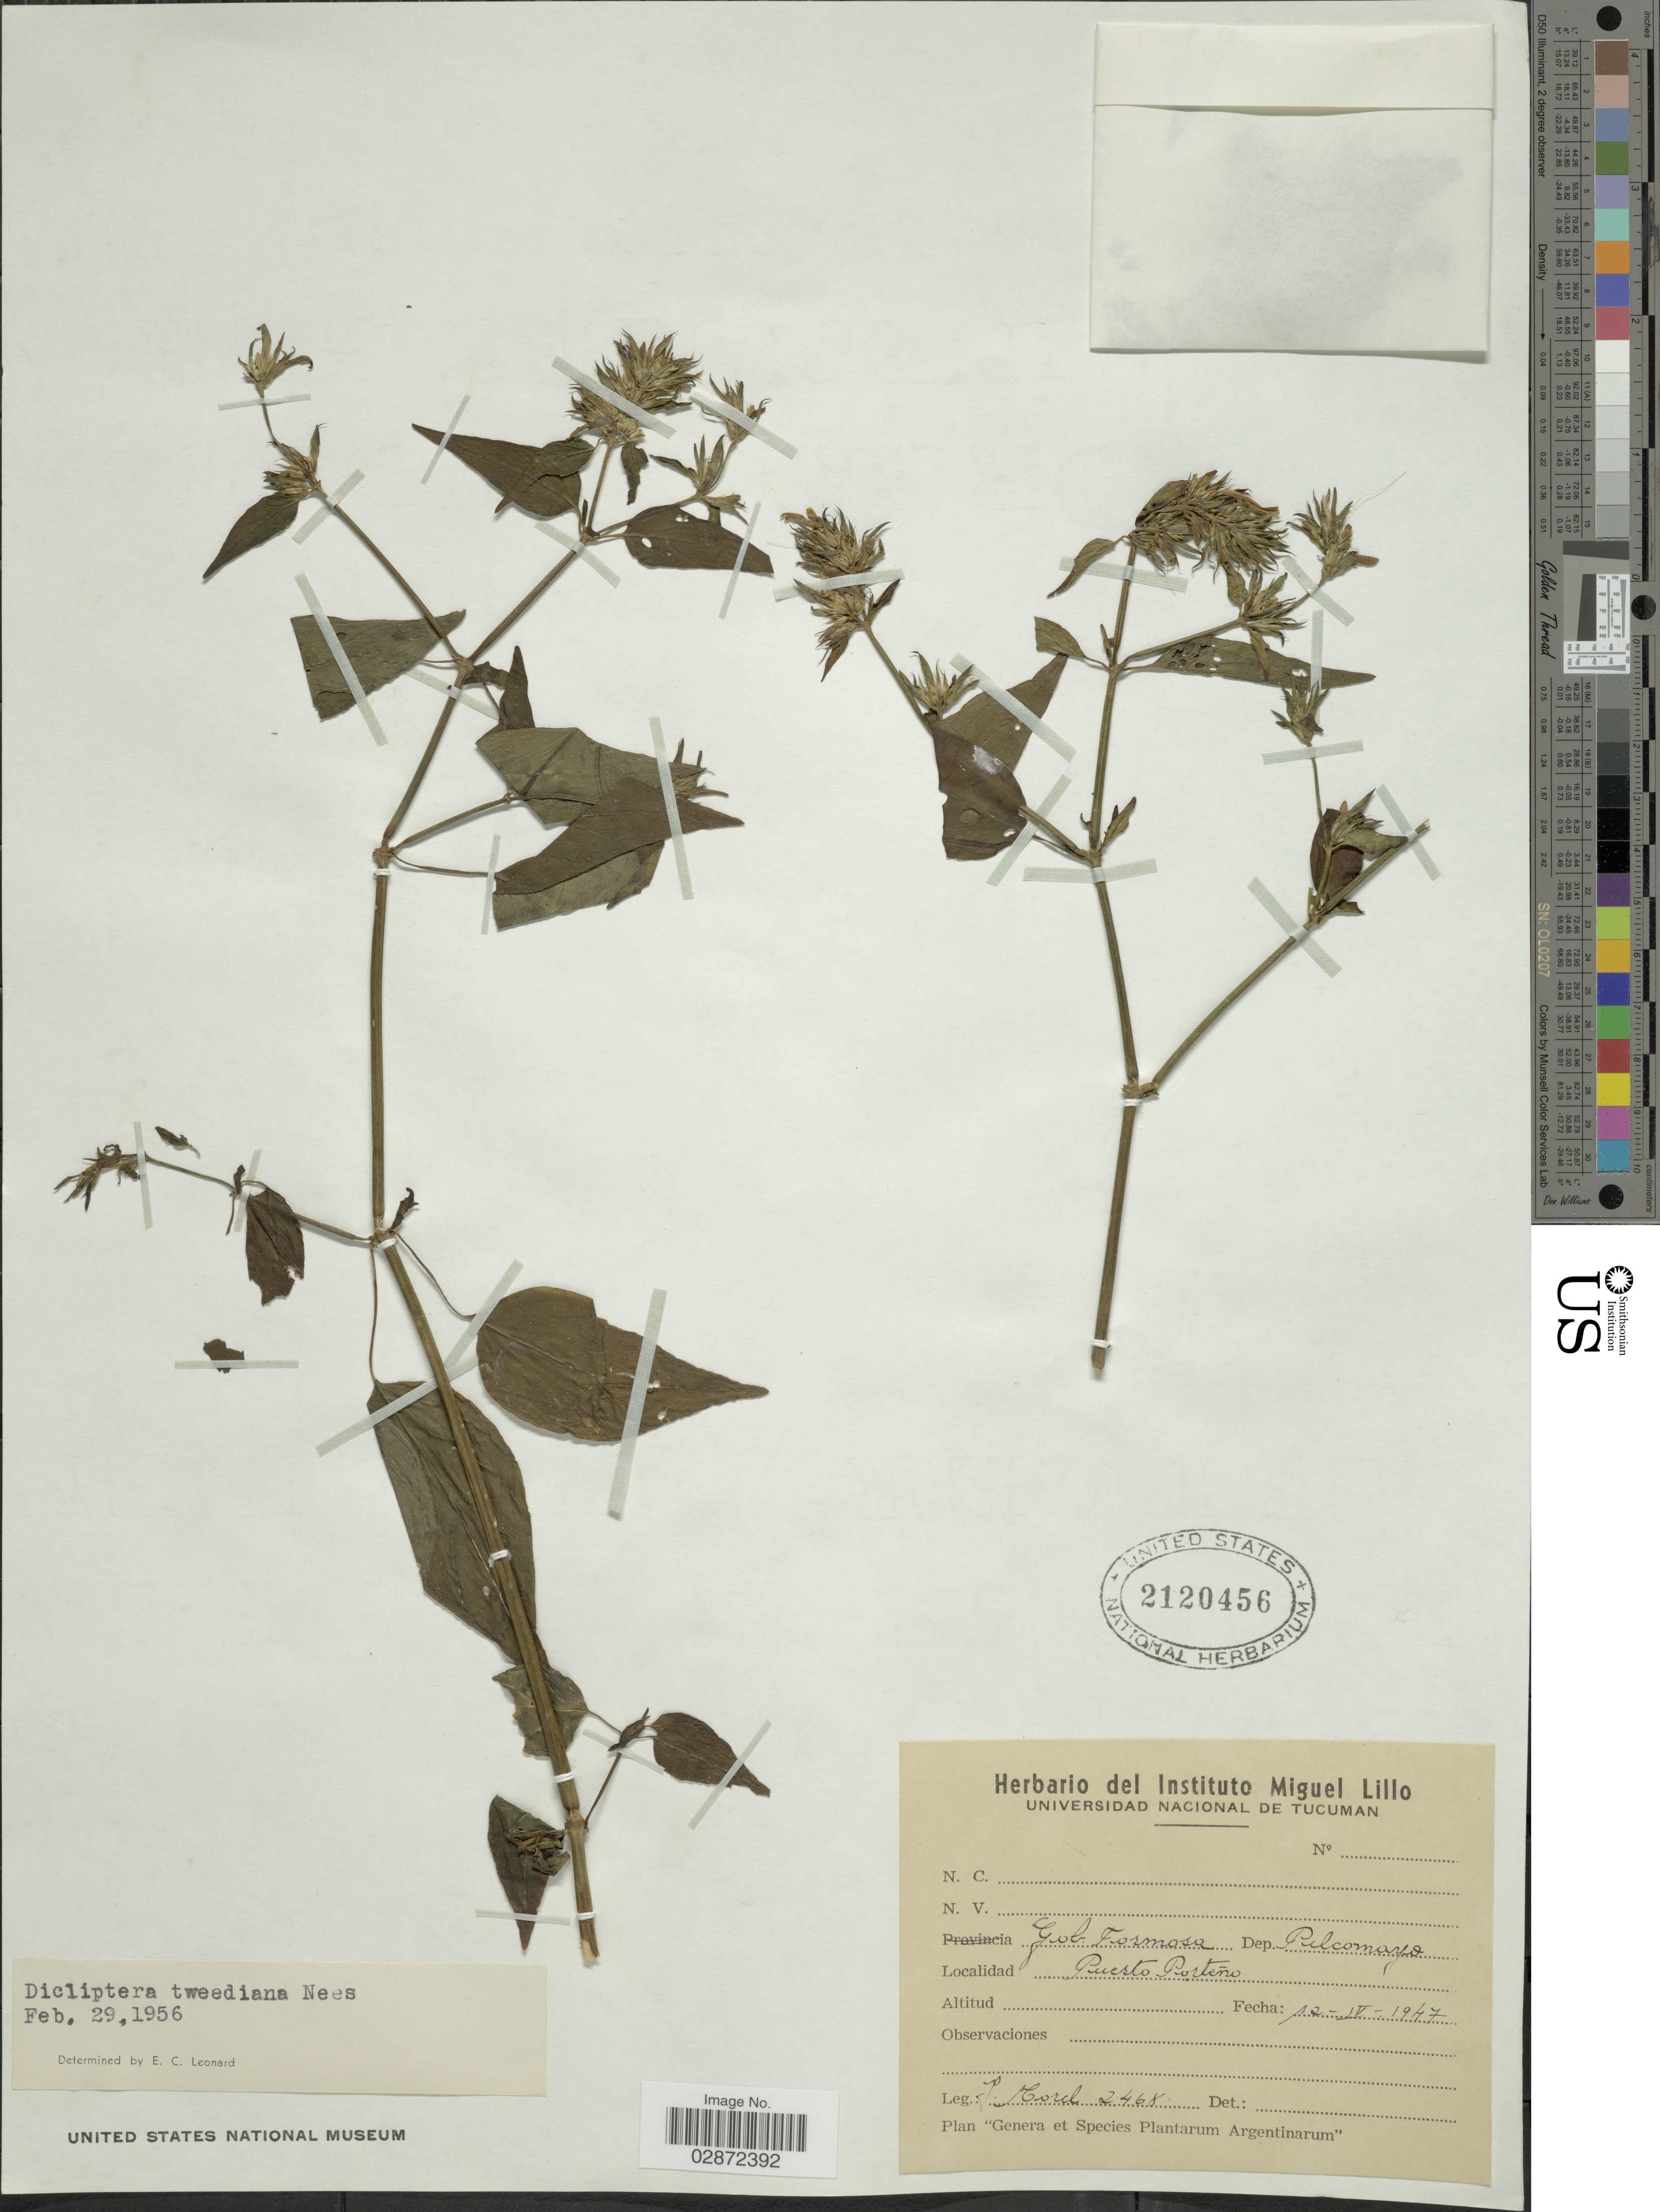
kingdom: Plantae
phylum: Tracheophyta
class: Magnoliopsida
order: Lamiales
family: Acanthaceae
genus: Dicliptera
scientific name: Dicliptera squarrosa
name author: Nees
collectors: I. Morel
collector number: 2468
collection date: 1947-04-12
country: Argentina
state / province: Formosa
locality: Gob. Formosa. Dep. Pilcomayo. Puerto Porteño.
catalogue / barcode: US 2120456